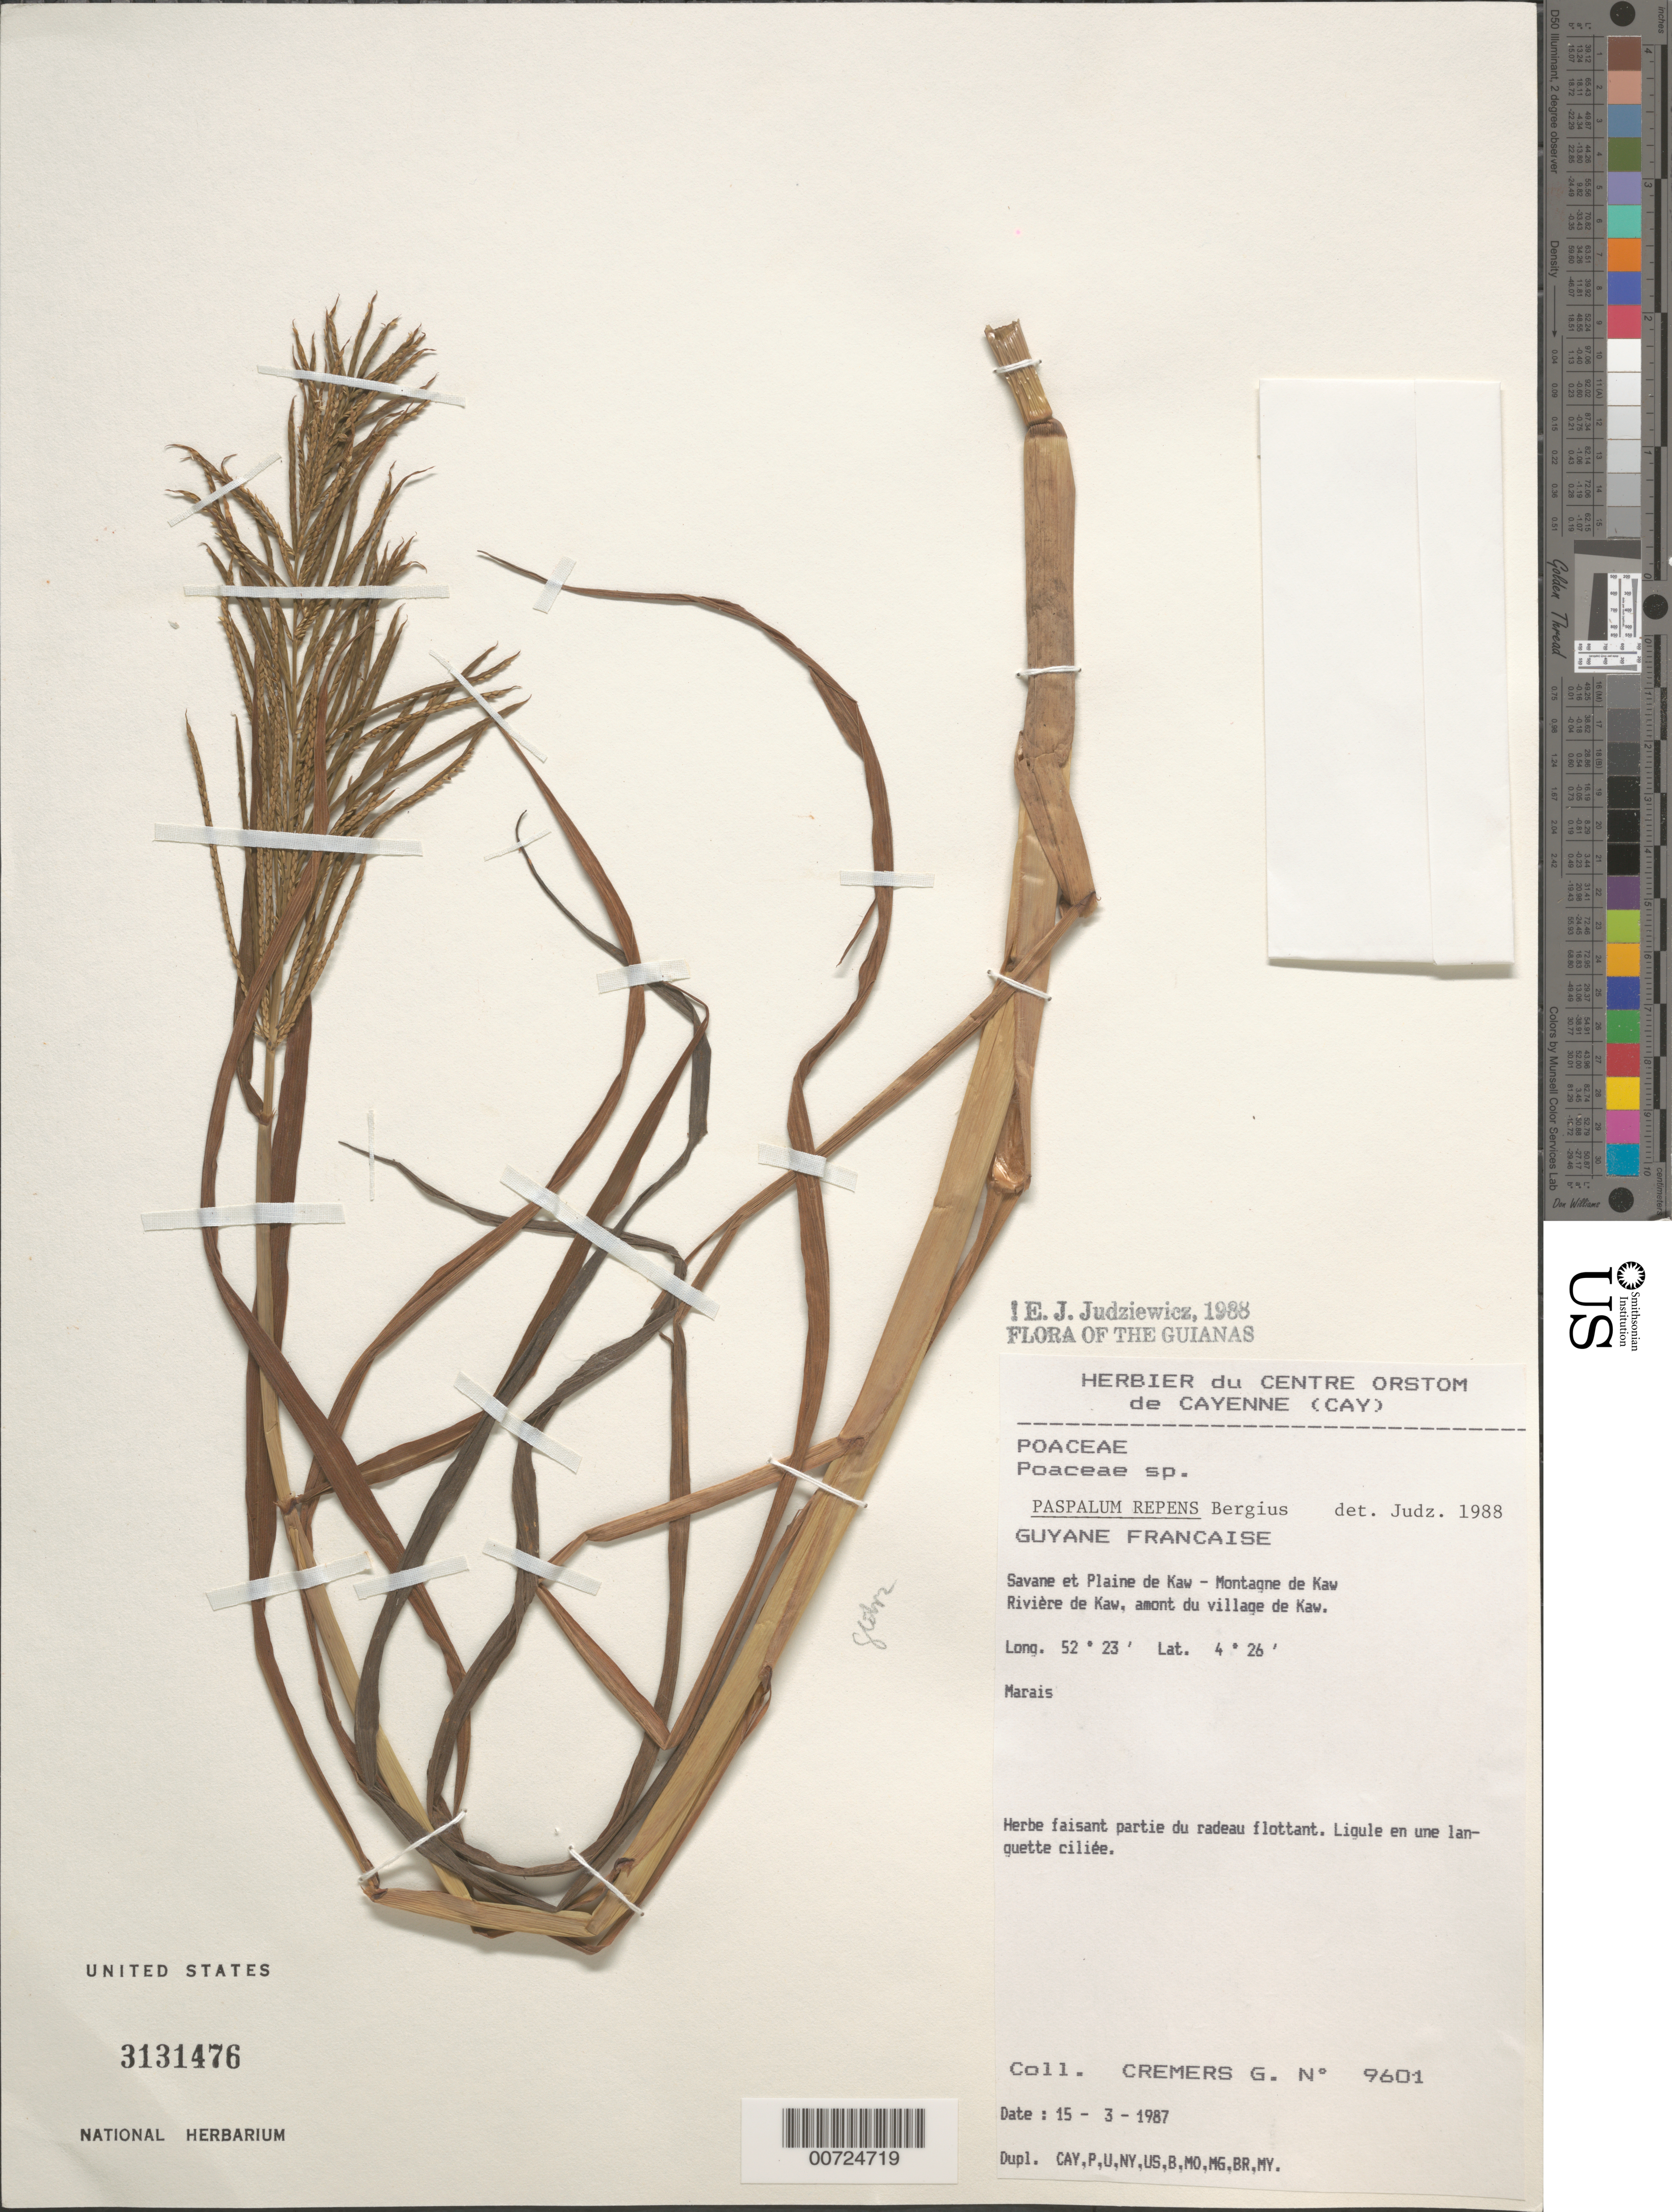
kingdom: Plantae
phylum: Tracheophyta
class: Liliopsida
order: Poales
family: Poaceae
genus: Paspalum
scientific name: Paspalum repens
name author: P.J. Bergius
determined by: Judziewicz, E. J.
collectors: G. Cremers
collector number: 9601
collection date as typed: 15-Mar-87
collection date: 1987-03-15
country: French Guiana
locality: Montagne de Kaw, Rivière de Kaw. amont du village de Kaw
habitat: Marsh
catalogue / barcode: US 3131476